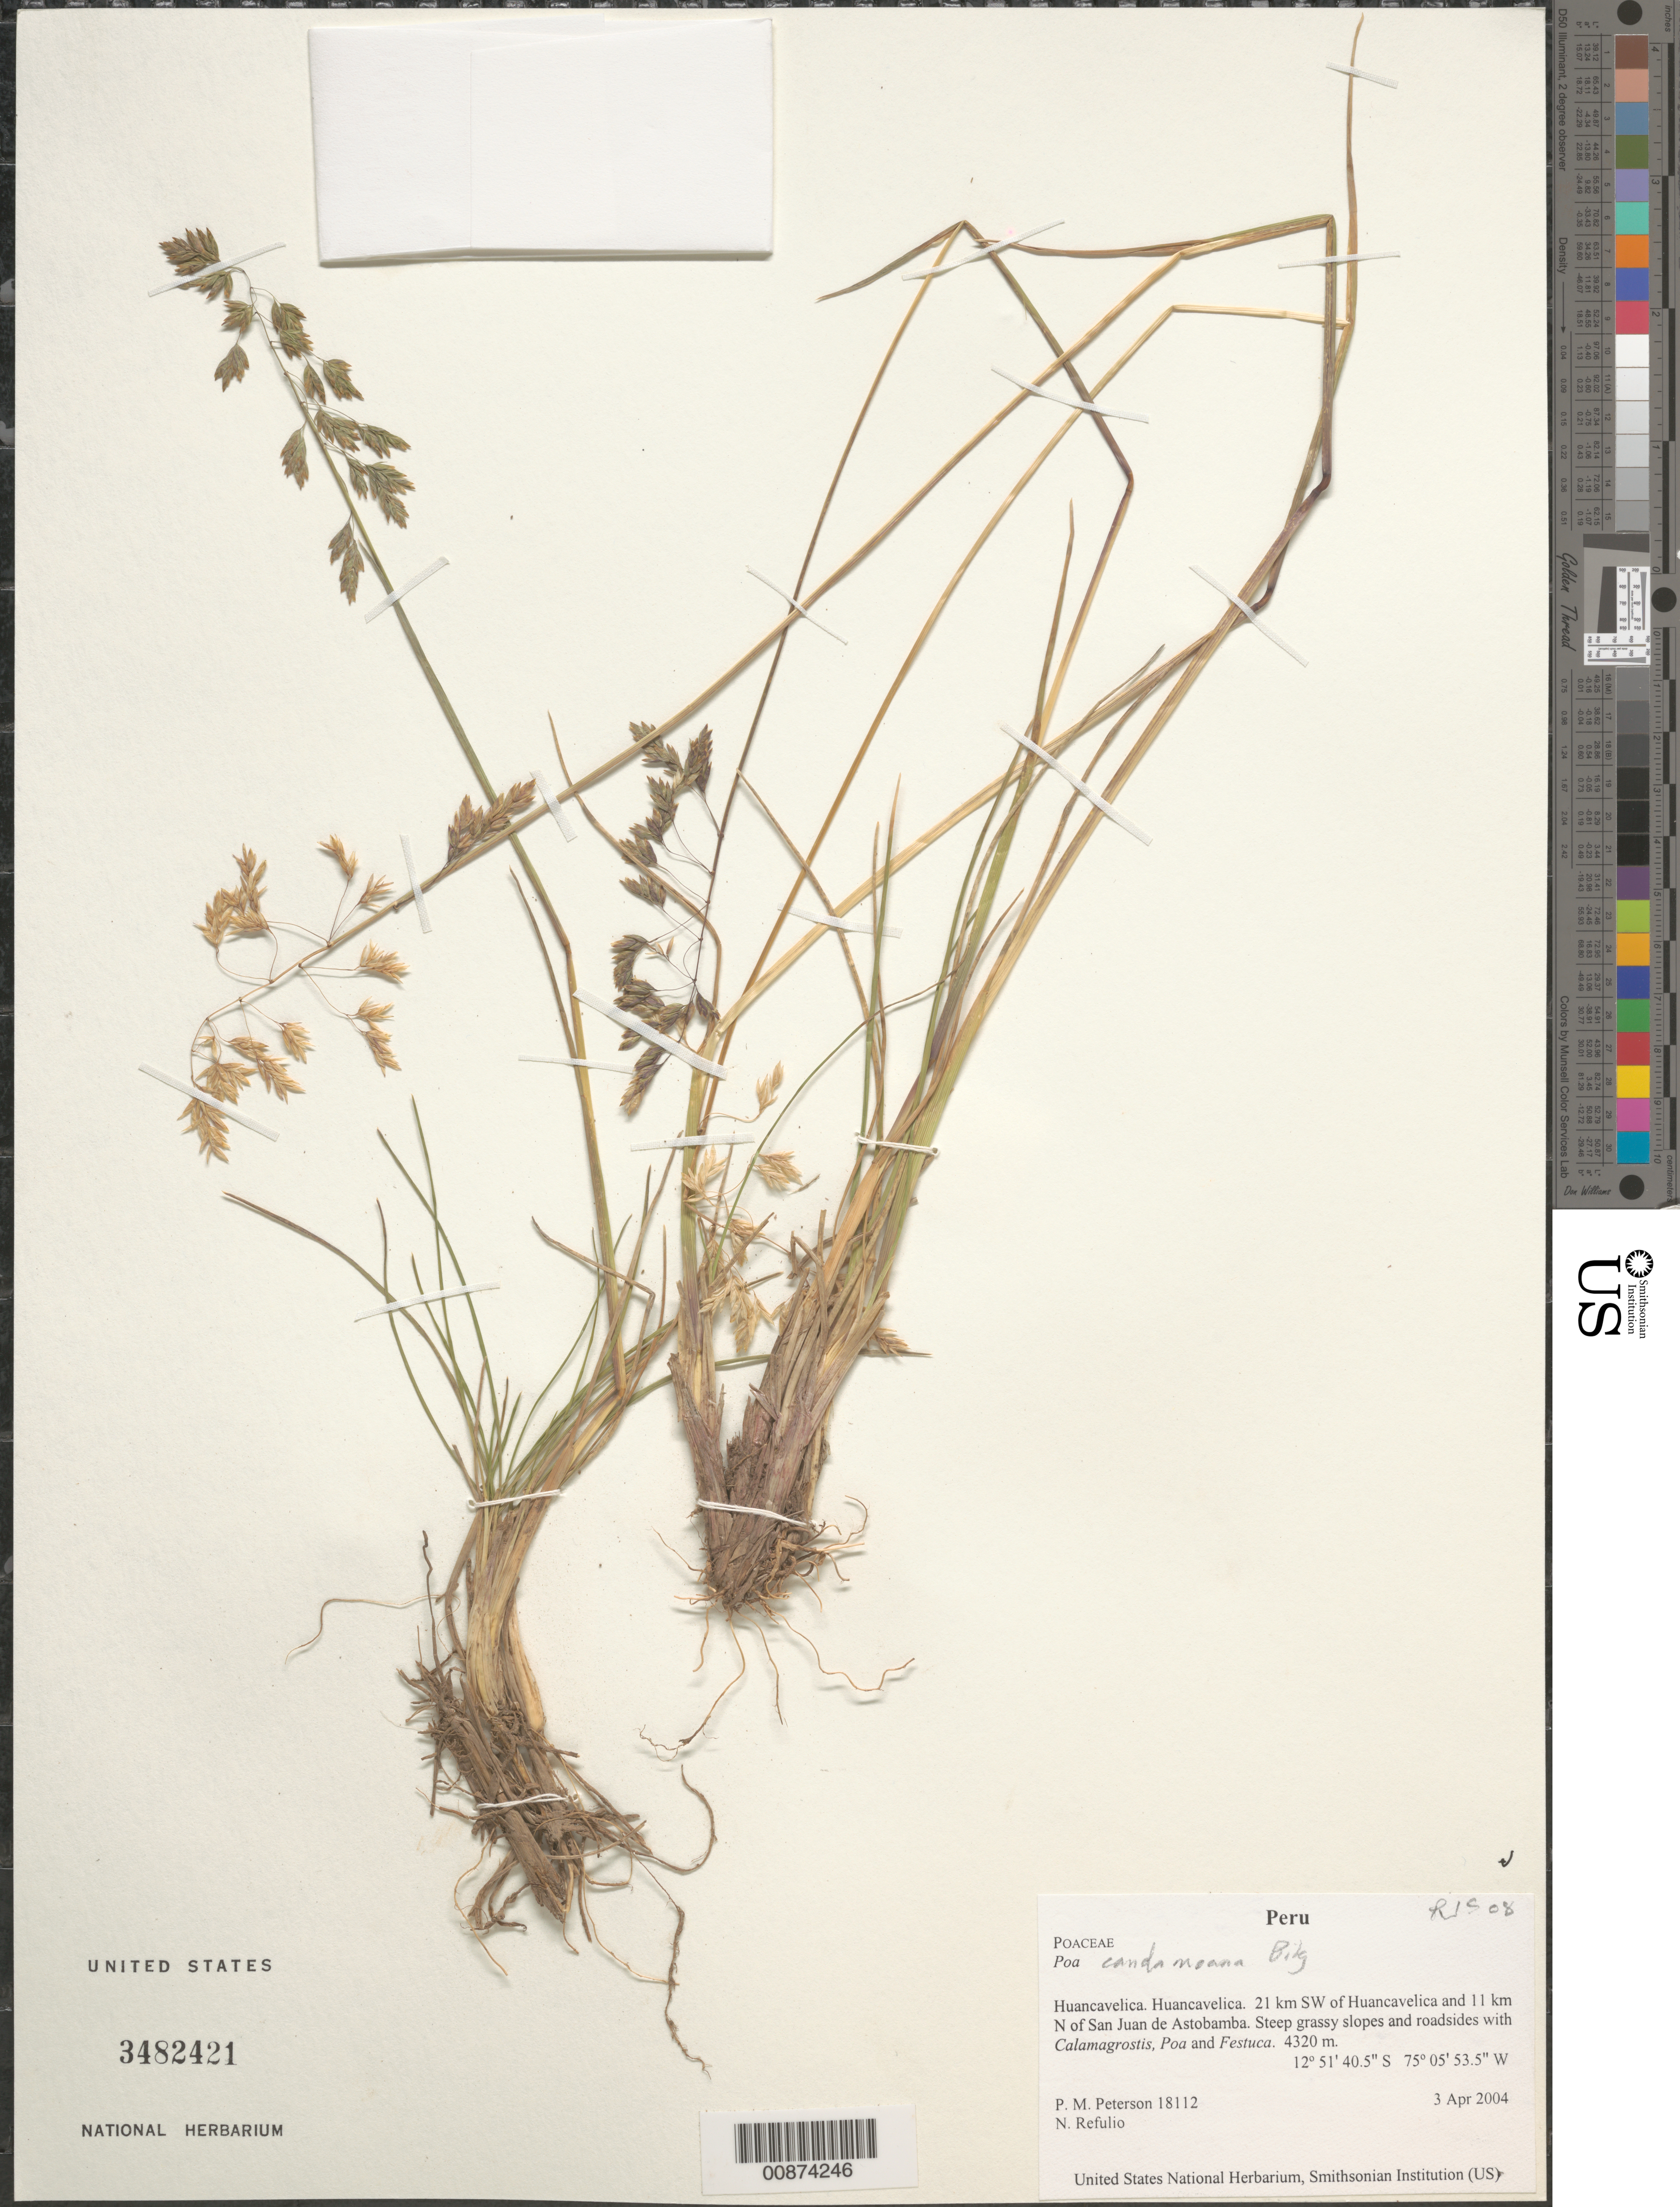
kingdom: Plantae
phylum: Tracheophyta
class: Liliopsida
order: Poales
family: Poaceae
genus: Poa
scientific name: Poa candamoana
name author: Pilg.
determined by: Soreng, Robert J., Research Associate (BOT), Smithsonian Institution - National Museum of Natural History (UNITED STATES)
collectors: P. M. Peterson & N. Refulio-Rodríguez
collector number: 18112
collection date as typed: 03 Apr 2004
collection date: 2004-04-03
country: Peru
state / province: Huancavelica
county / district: Huancavelica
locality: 21 km SW of Huancavelica and 11 km N of San Juan de Astobamba. Steep grassy slopes and roadsides with Calamagrostis, Poa and Festuca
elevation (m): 4320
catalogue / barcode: US 3482421